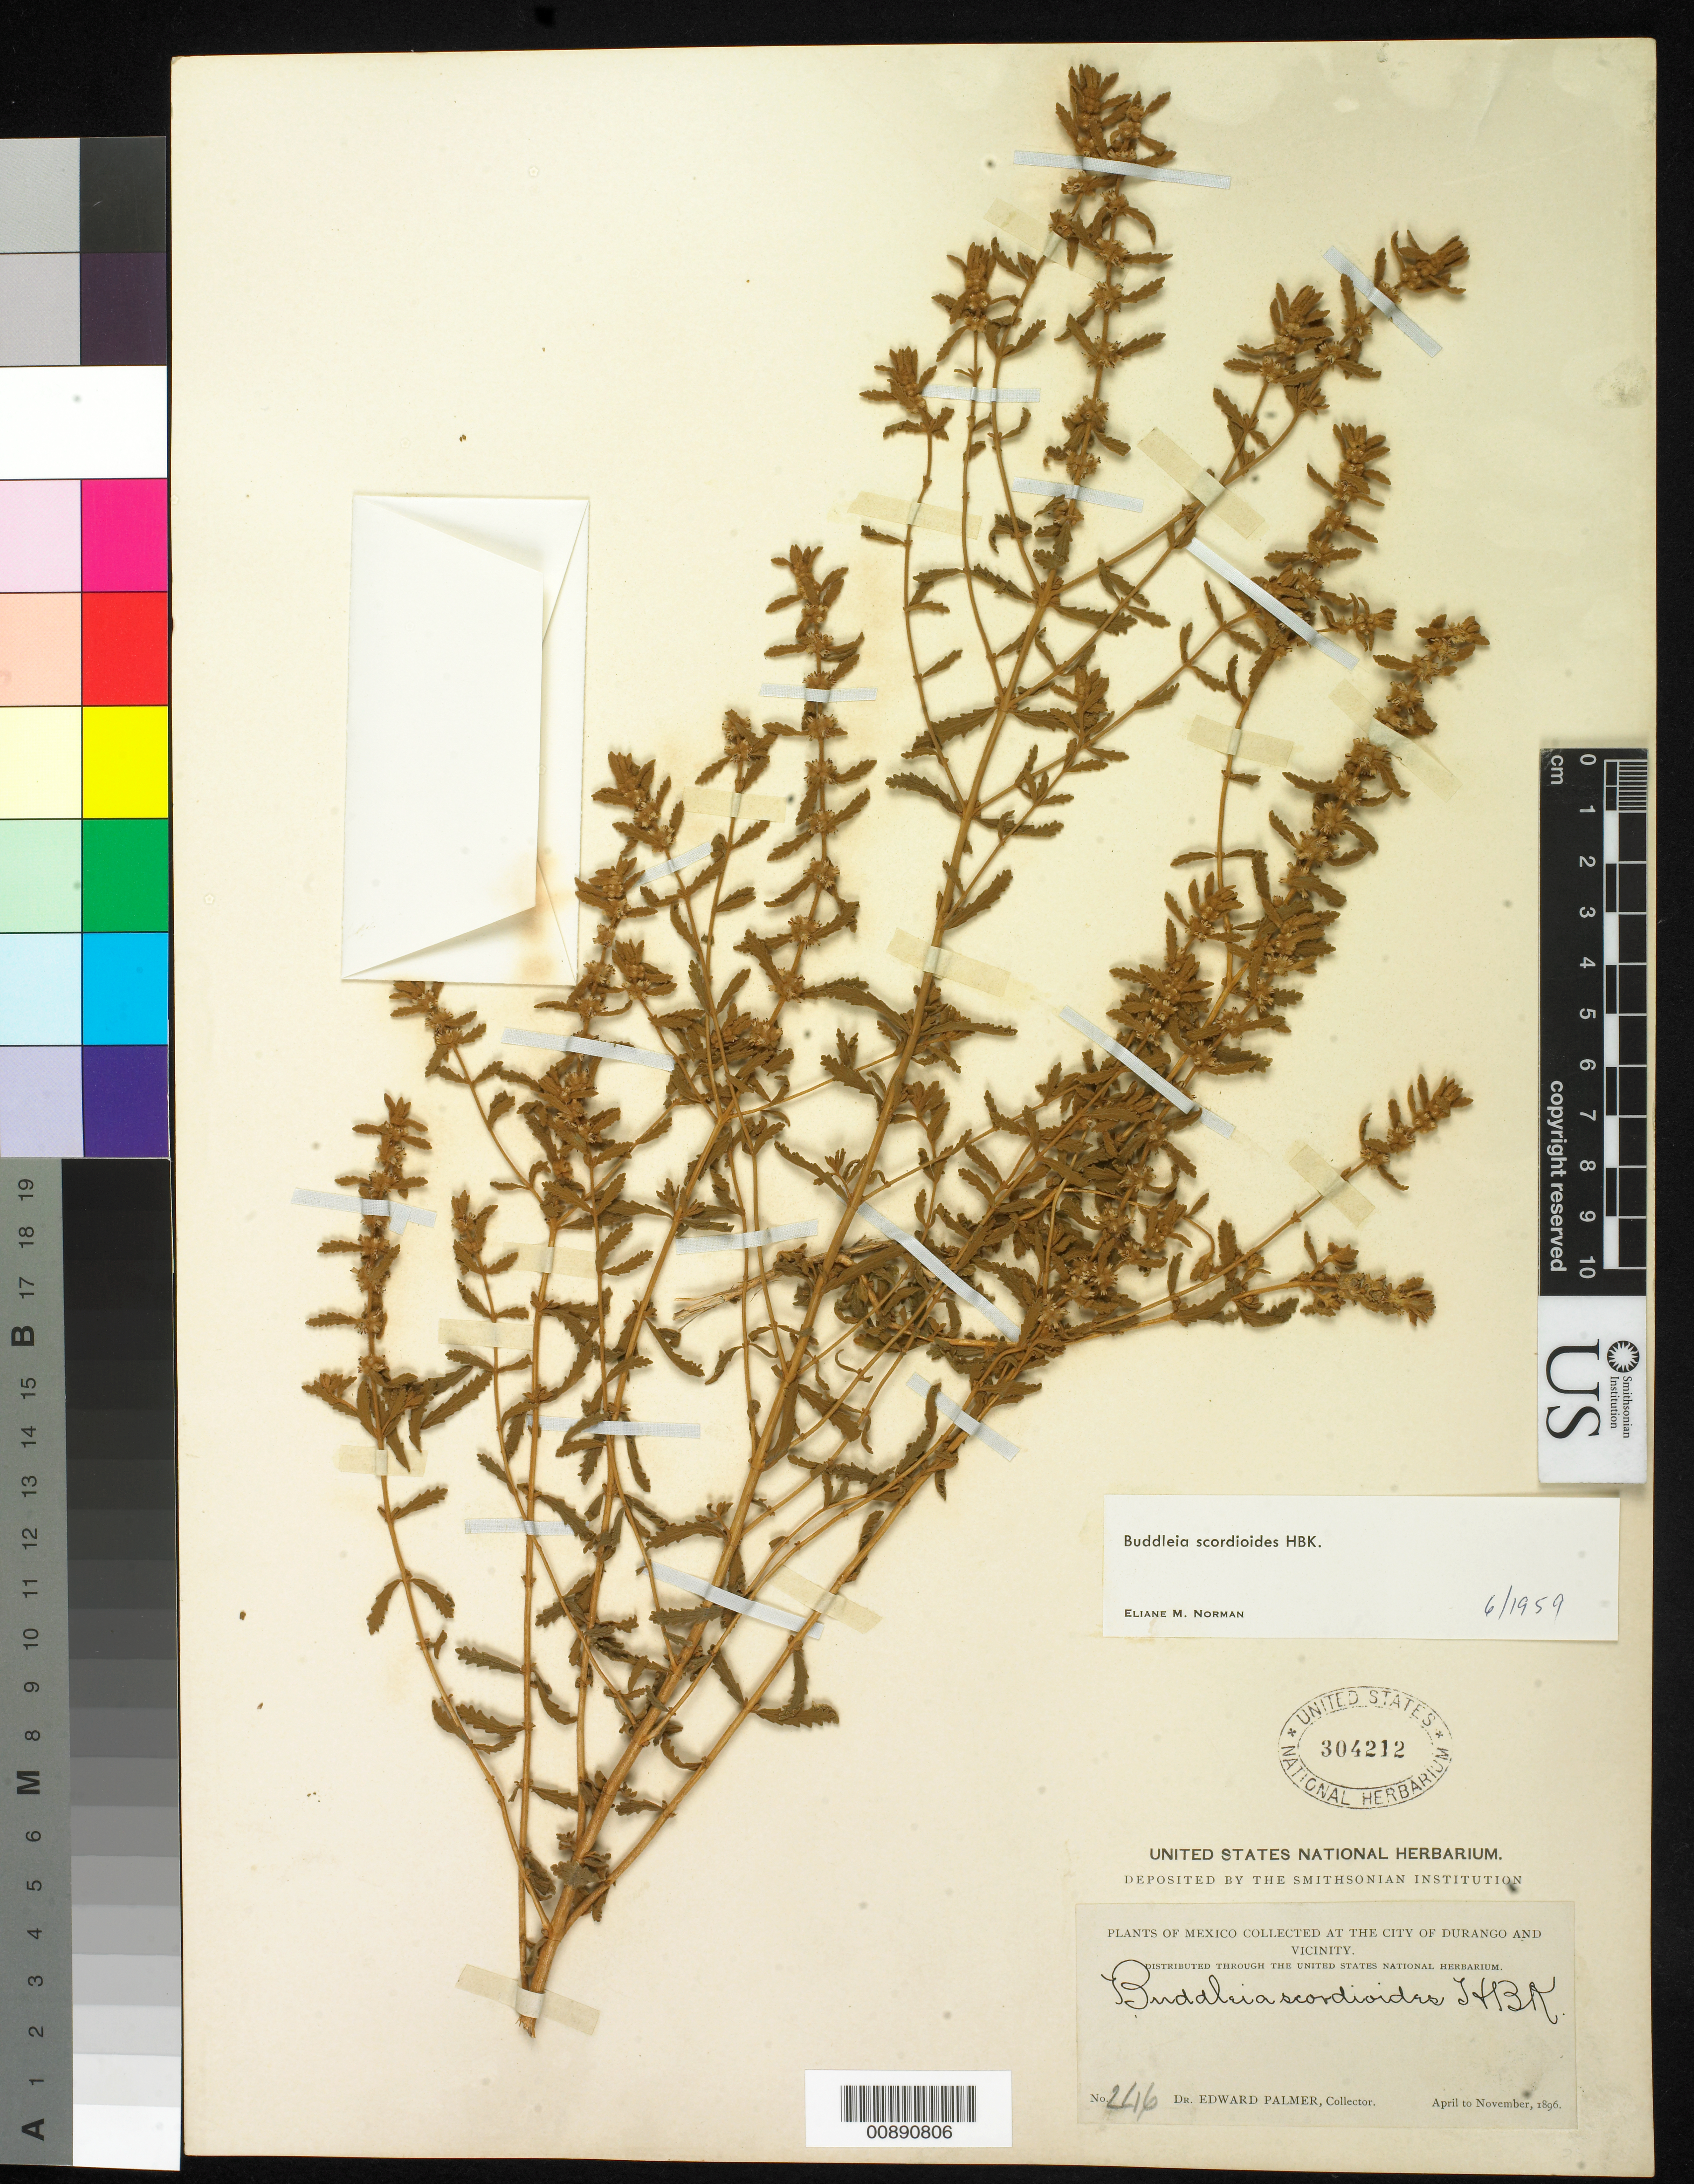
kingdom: Plantae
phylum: Tracheophyta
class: Magnoliopsida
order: Lamiales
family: Scrophulariaceae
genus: Buddleja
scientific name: Buddleja scordioides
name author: Kunth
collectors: E. Palmer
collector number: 246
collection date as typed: Apr 1896 to -- Nov 1896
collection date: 1896-04/1896-11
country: Mexico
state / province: Durango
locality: City of Durango and vicinity.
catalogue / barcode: US 304212